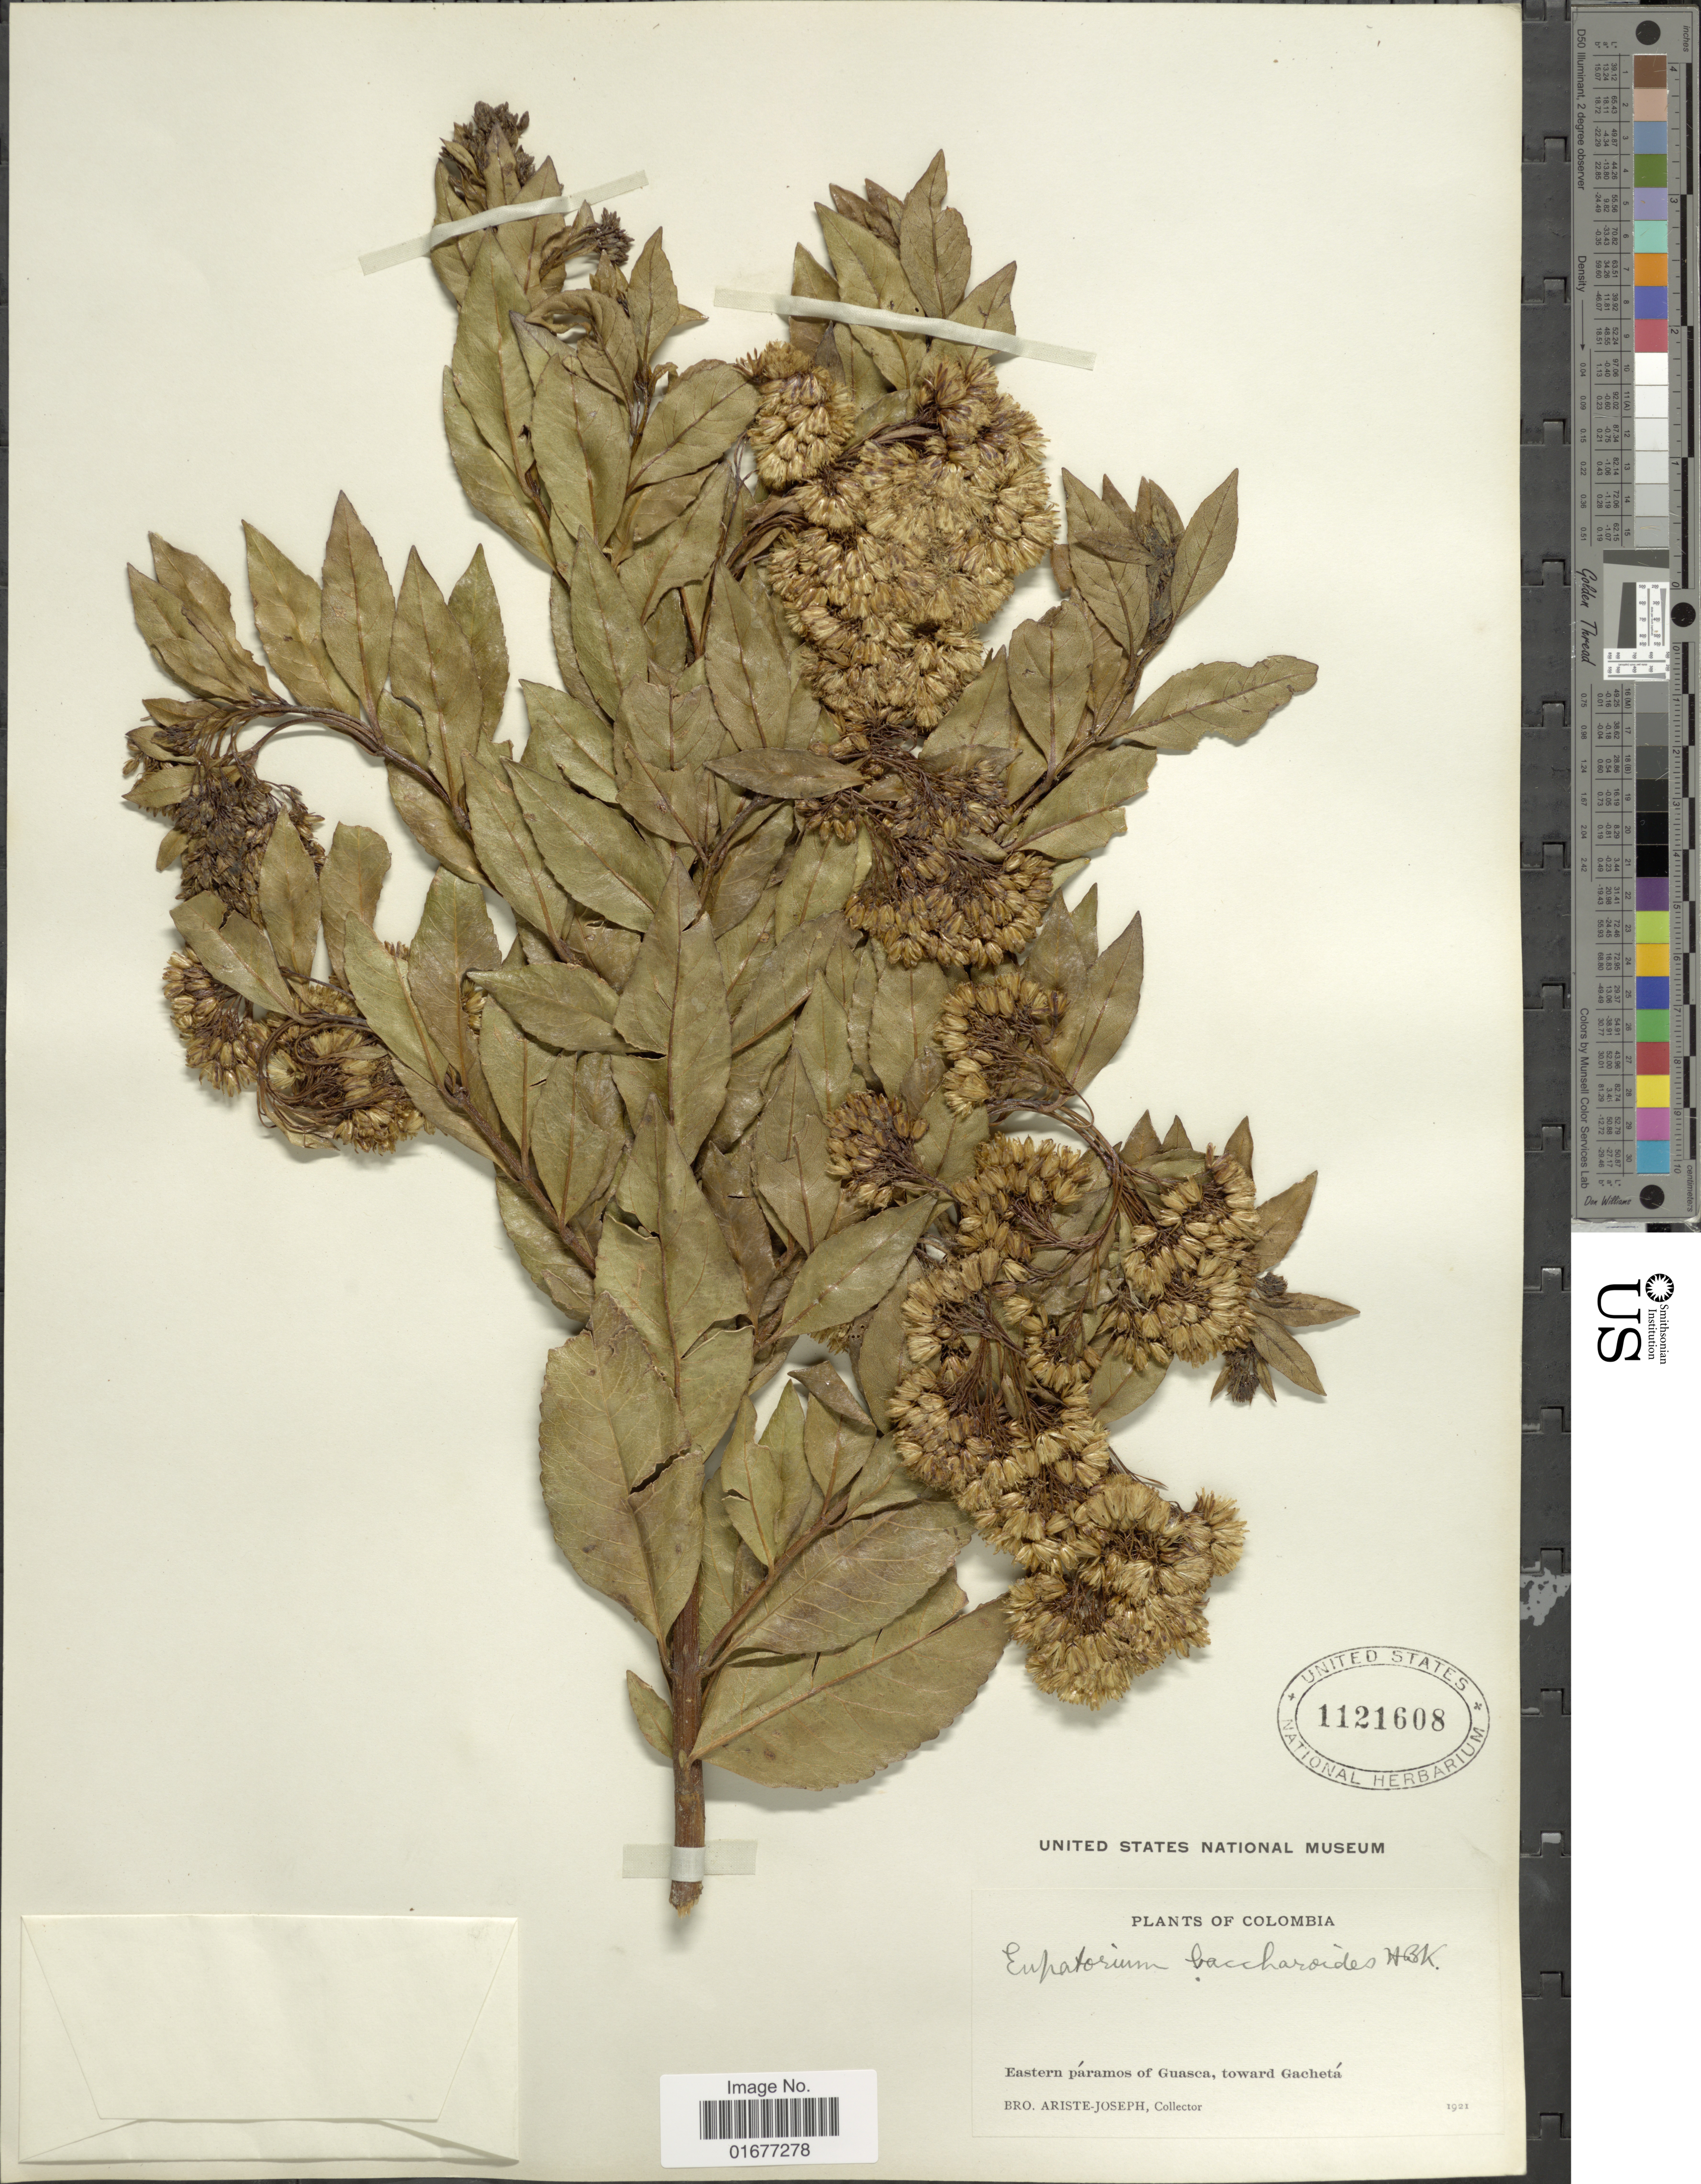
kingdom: Plantae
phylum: Tracheophyta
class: Magnoliopsida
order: Asterales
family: Asteraceae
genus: Ageratina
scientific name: Ageratina baccharoides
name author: (Kunth) R.M. King & H. Rob.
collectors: Bro. Ariste-Joseph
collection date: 1921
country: Colombia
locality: Eastern paramos of Guasca, toward Gacheta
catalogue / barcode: US 1121608